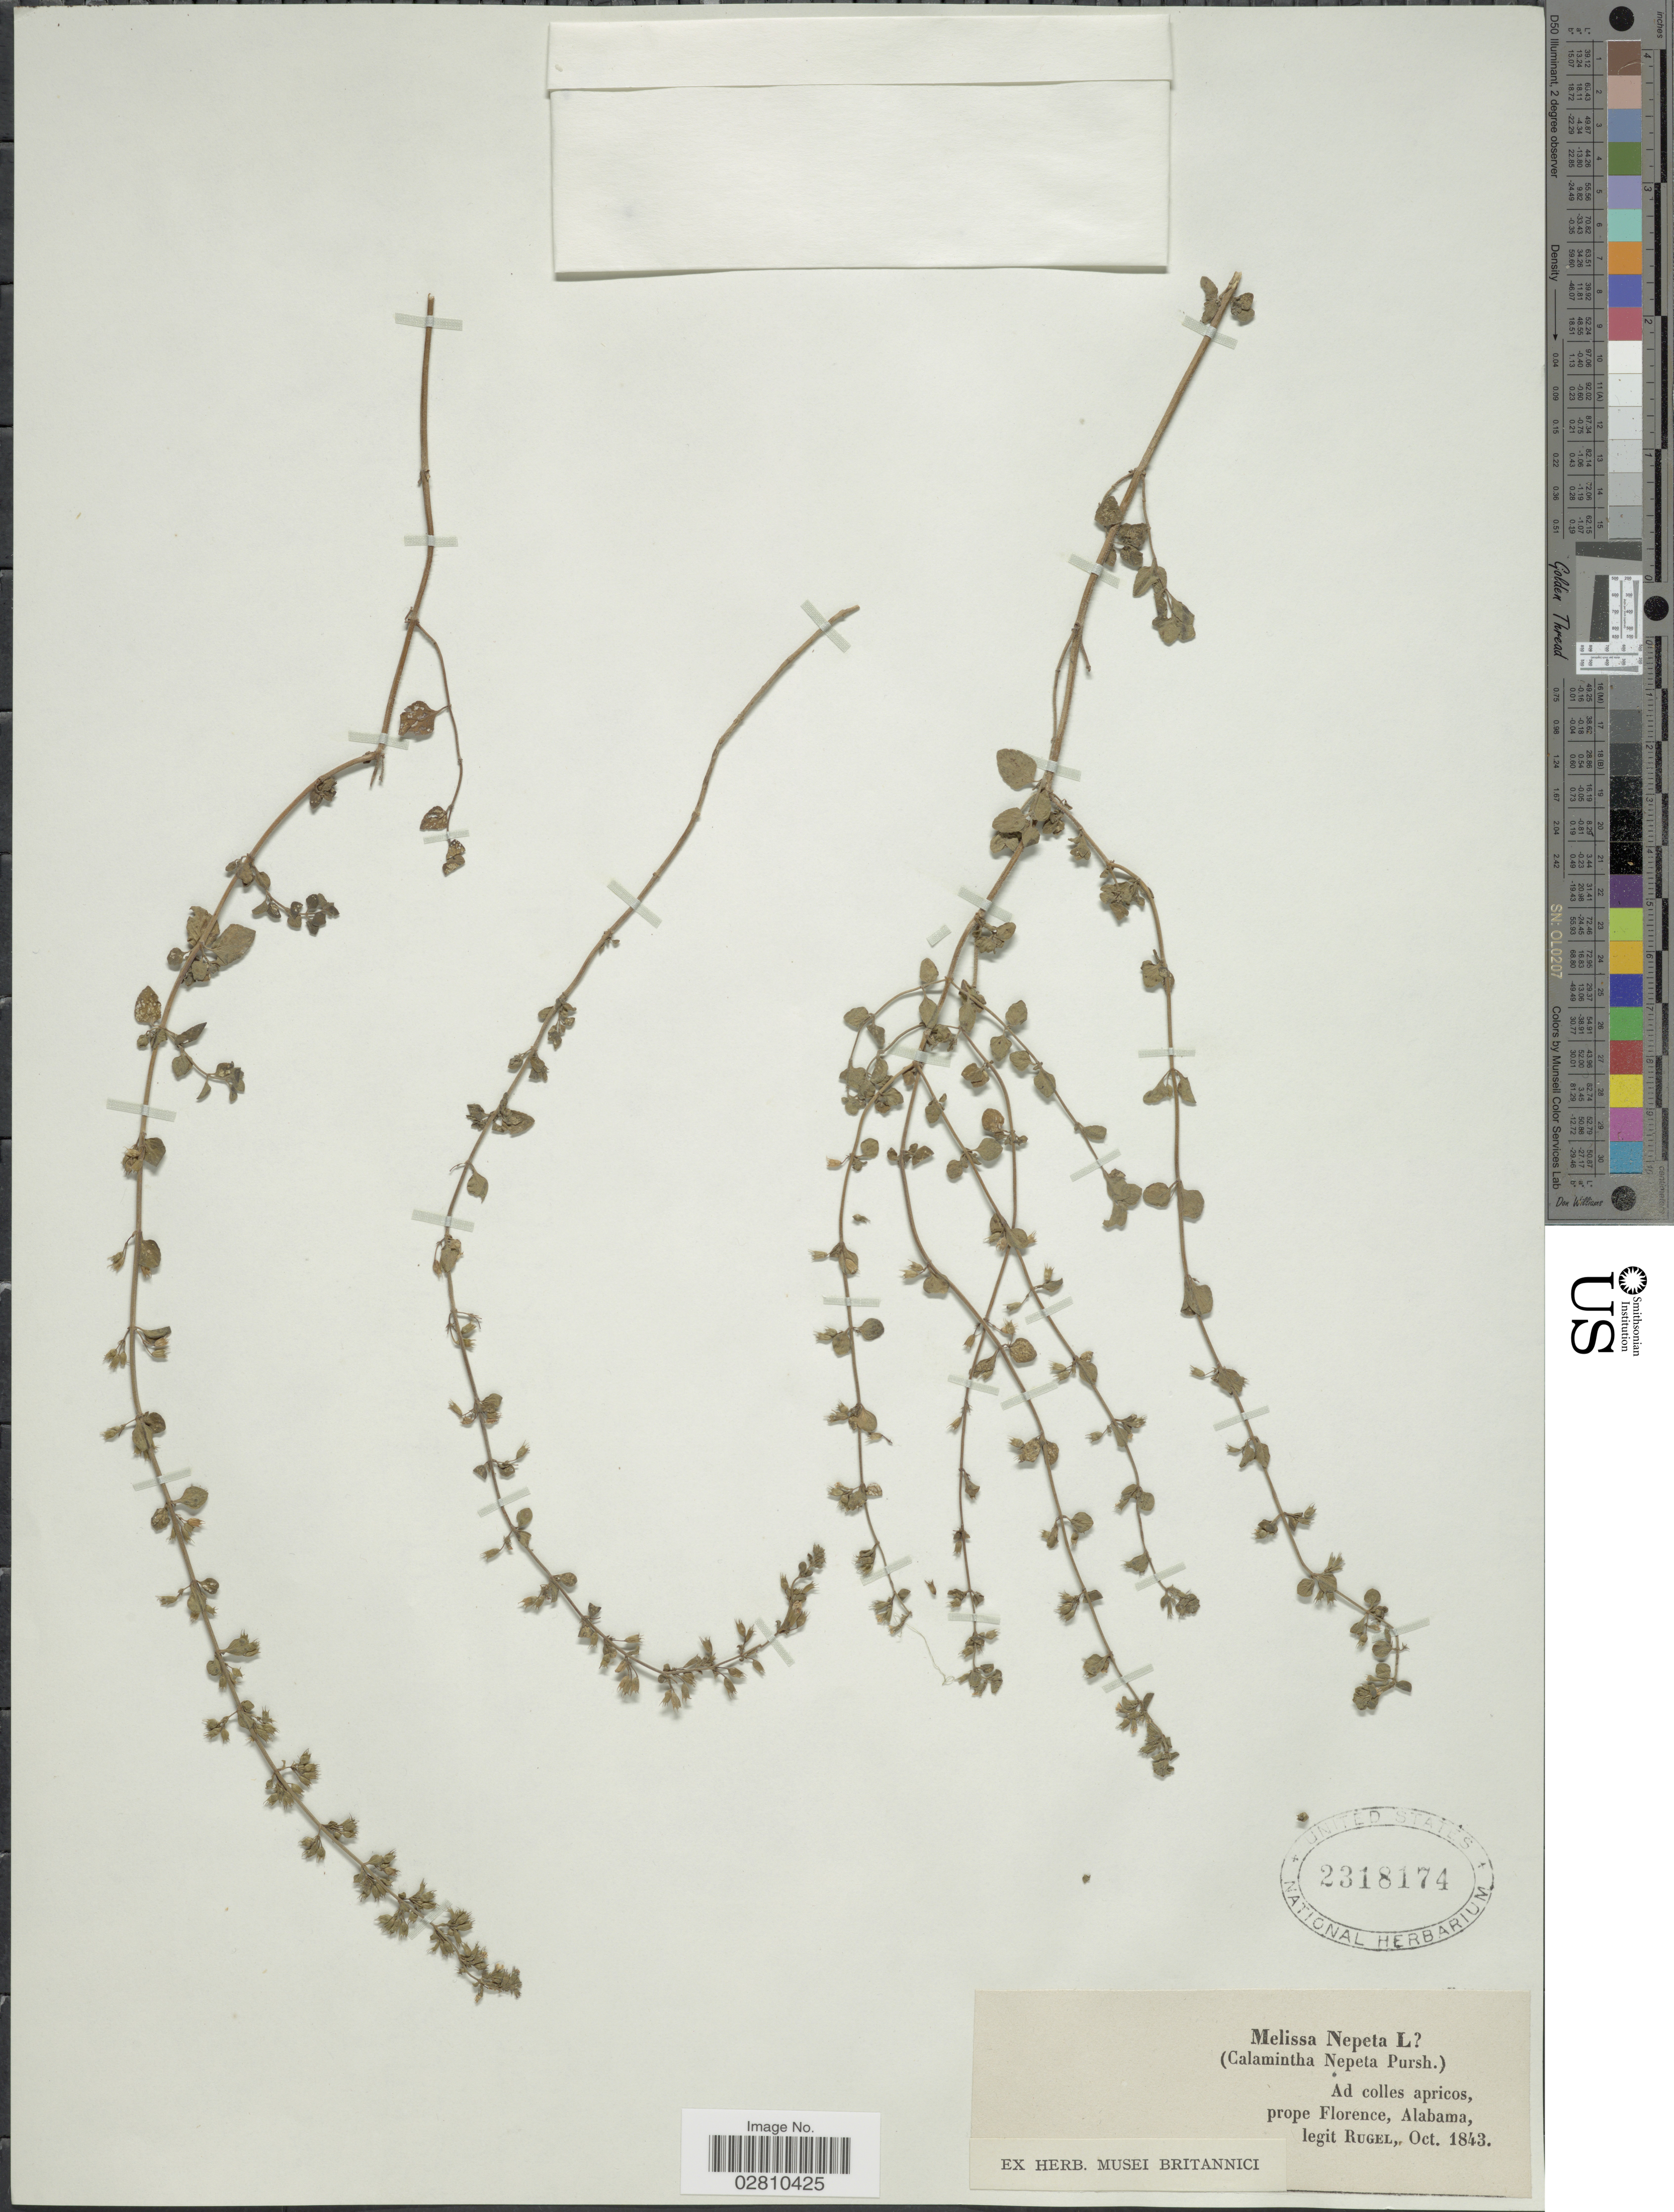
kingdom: Plantae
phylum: Tracheophyta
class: Magnoliopsida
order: Lamiales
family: Lamiaceae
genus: Clinopodium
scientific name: Clinopodium vulgare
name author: L.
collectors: Rugel, --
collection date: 1843-10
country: United States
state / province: Alabama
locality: Ad colles apricos, prope Florence.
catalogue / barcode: US 2318174